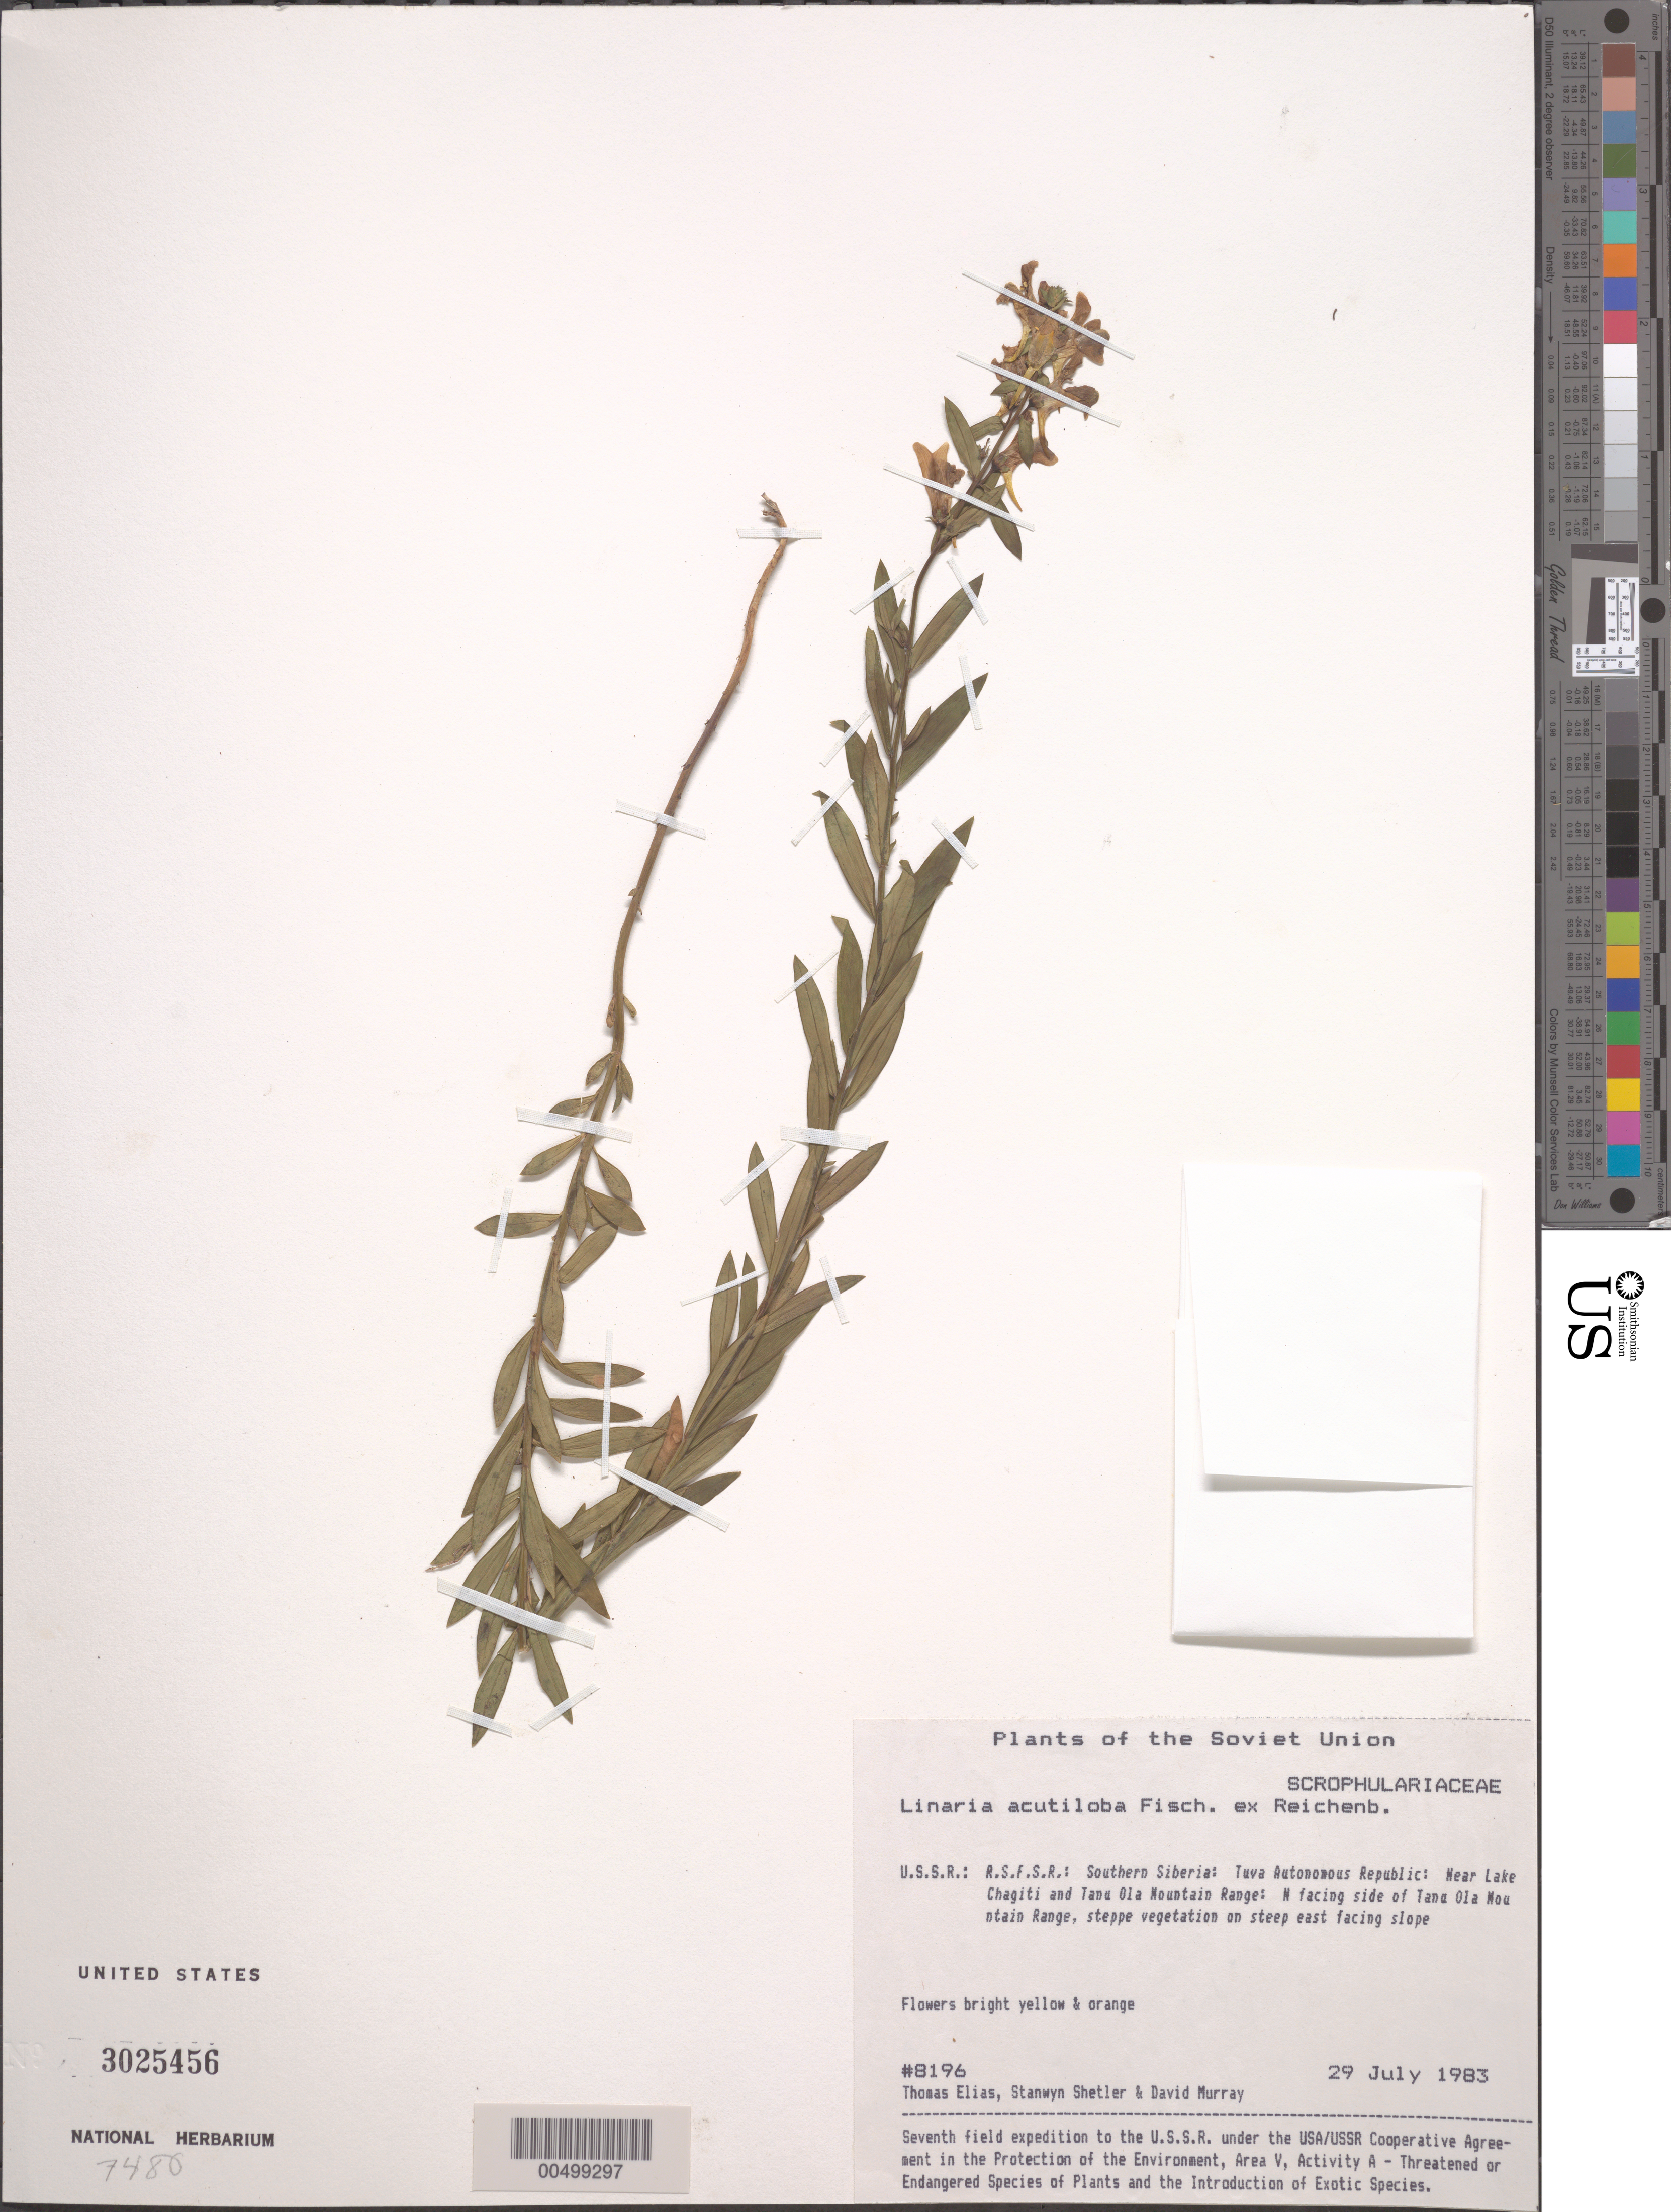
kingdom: Plantae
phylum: Tracheophyta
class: Magnoliopsida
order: Lamiales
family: Plantaginaceae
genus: Linaria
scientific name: Linaria acutiloba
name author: Fisch. ex Rchb.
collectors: T. Elias, S. Shetler & D. F. Murray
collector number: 8196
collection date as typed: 29 Jul 1983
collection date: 1983-07-29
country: Russian Federation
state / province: Tuva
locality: Near Lake Chagitai and N-facing side of Tannu-Ola Mountain Range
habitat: steppe vegetation on steep east-facing slope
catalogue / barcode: US 3025456